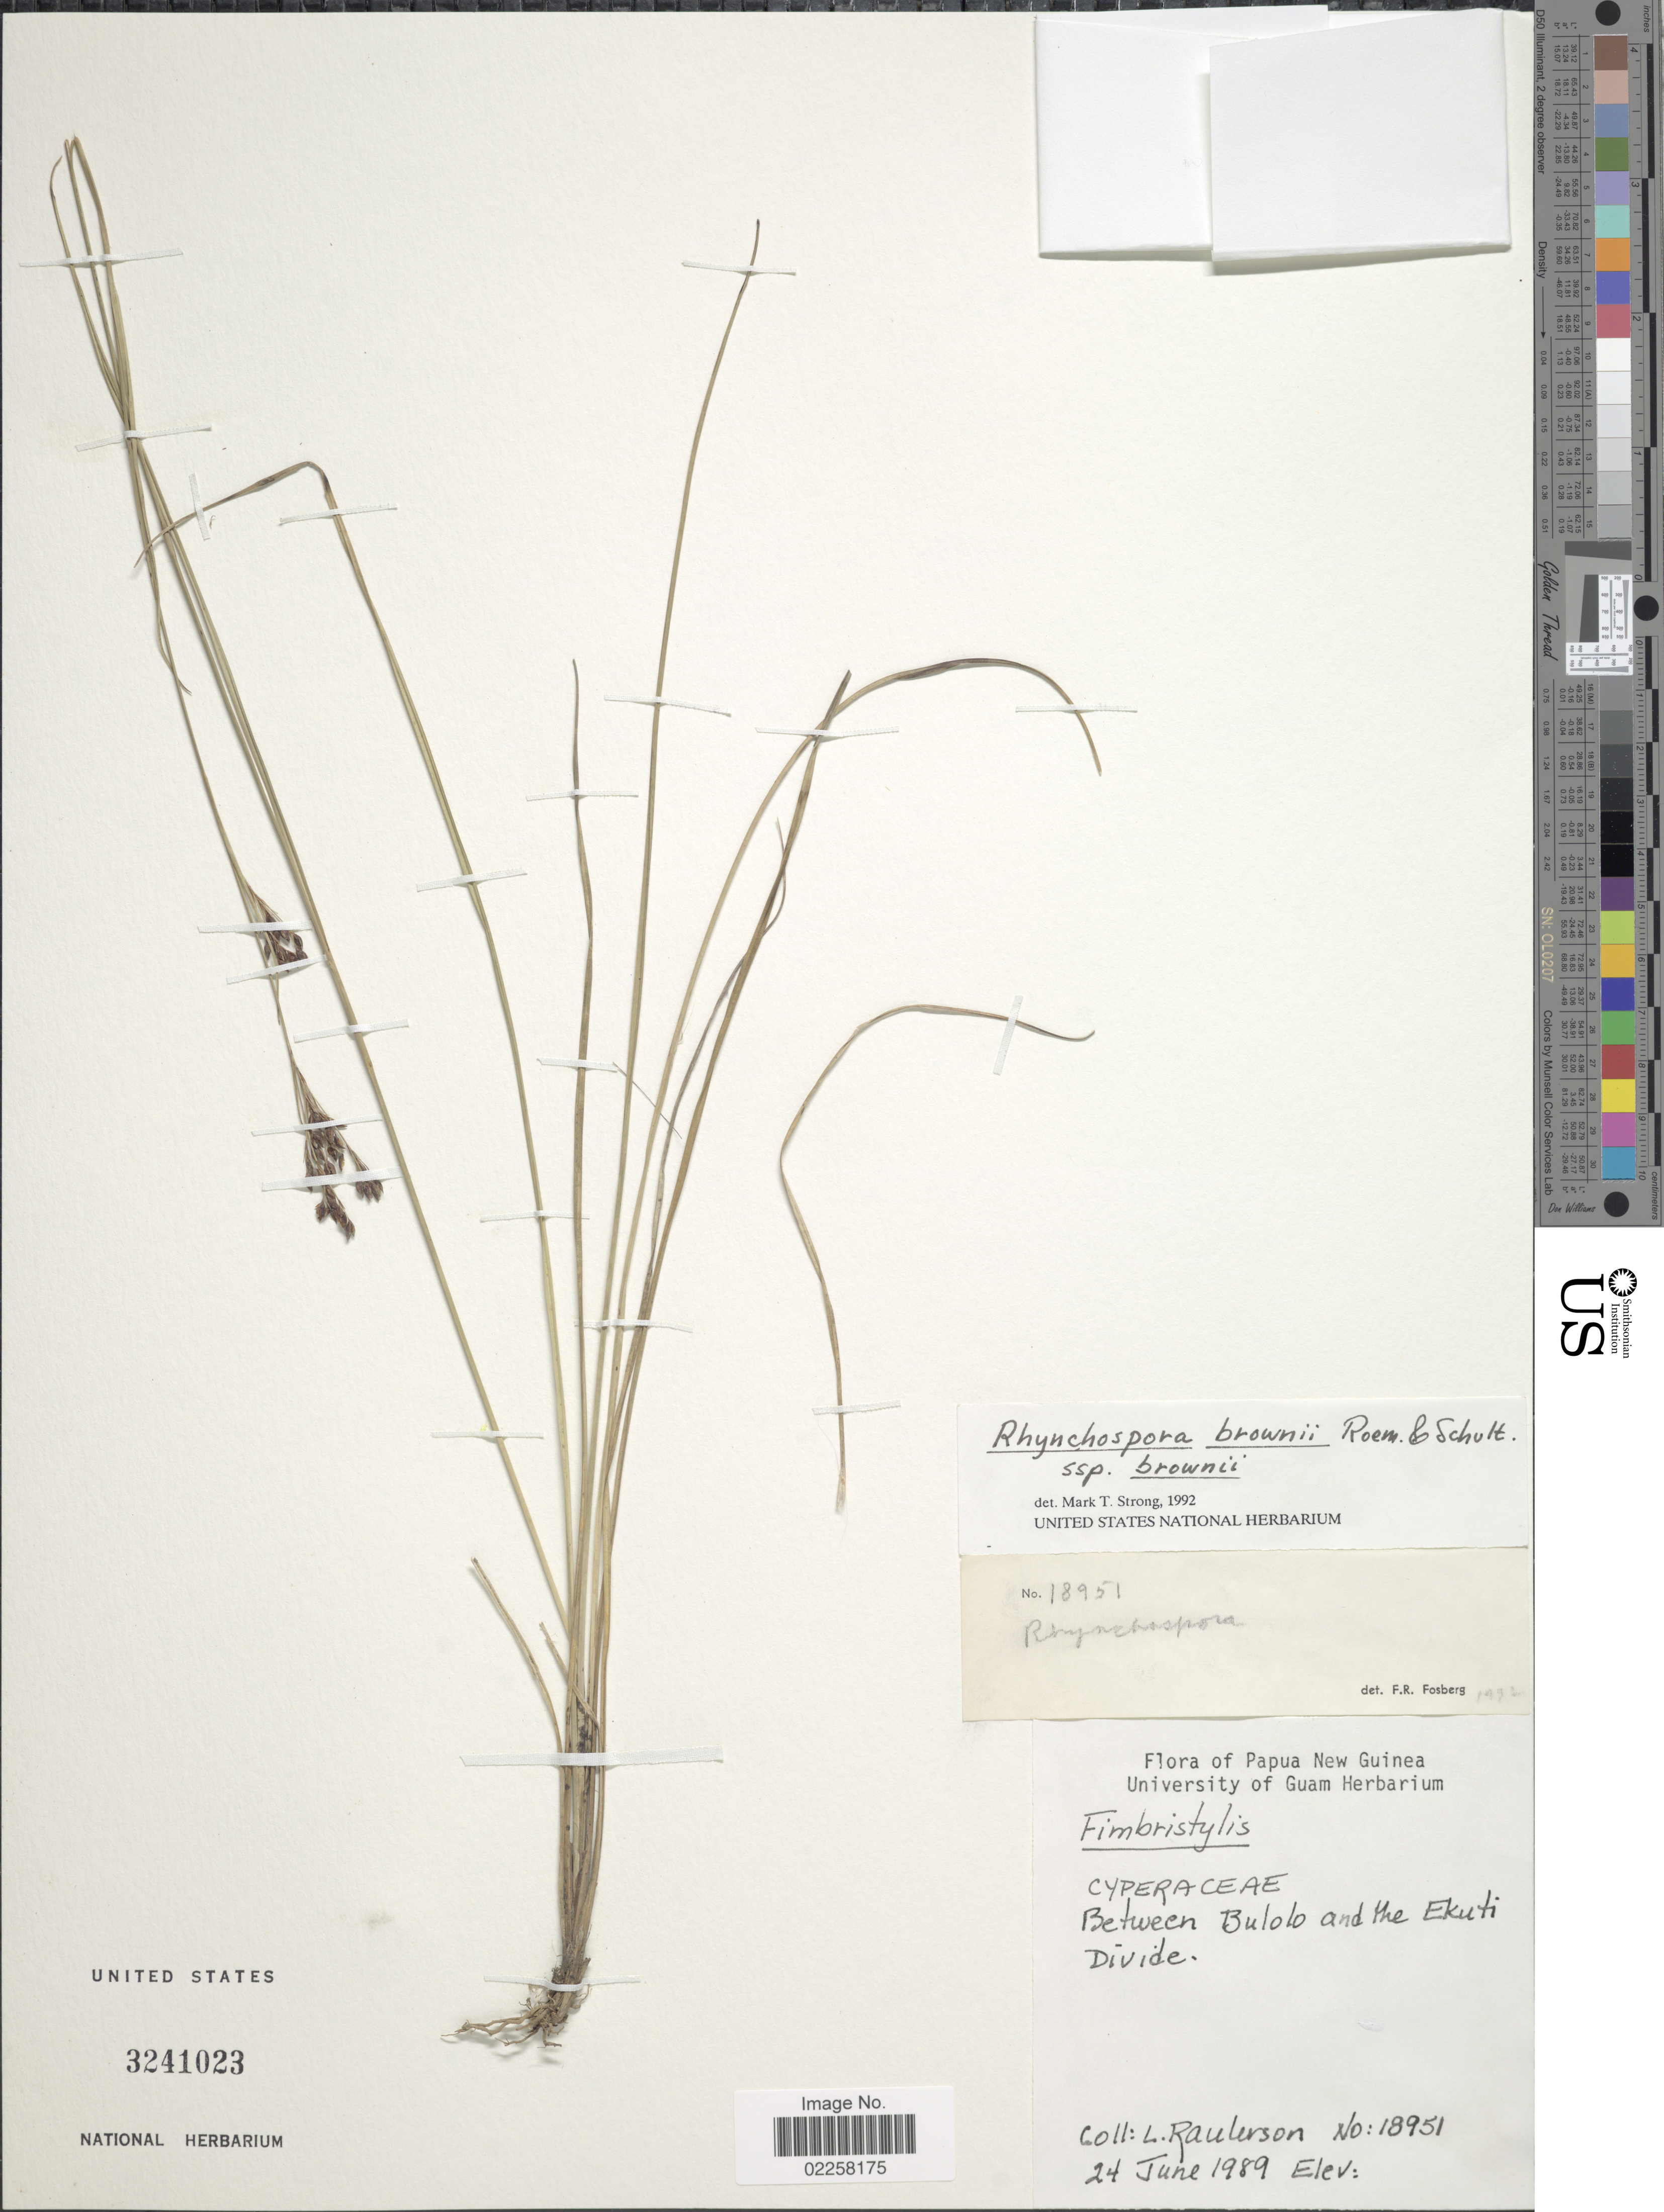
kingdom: Plantae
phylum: Tracheophyta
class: Liliopsida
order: Poales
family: Cyperaceae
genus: Rhynchospora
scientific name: Rhynchospora brownii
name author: Roem. & Schult.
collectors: L. Raulerson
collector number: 18951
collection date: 1989-06-24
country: Papua New Guinea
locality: Between Bulolo and the Ekuti Divide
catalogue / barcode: US 3241023